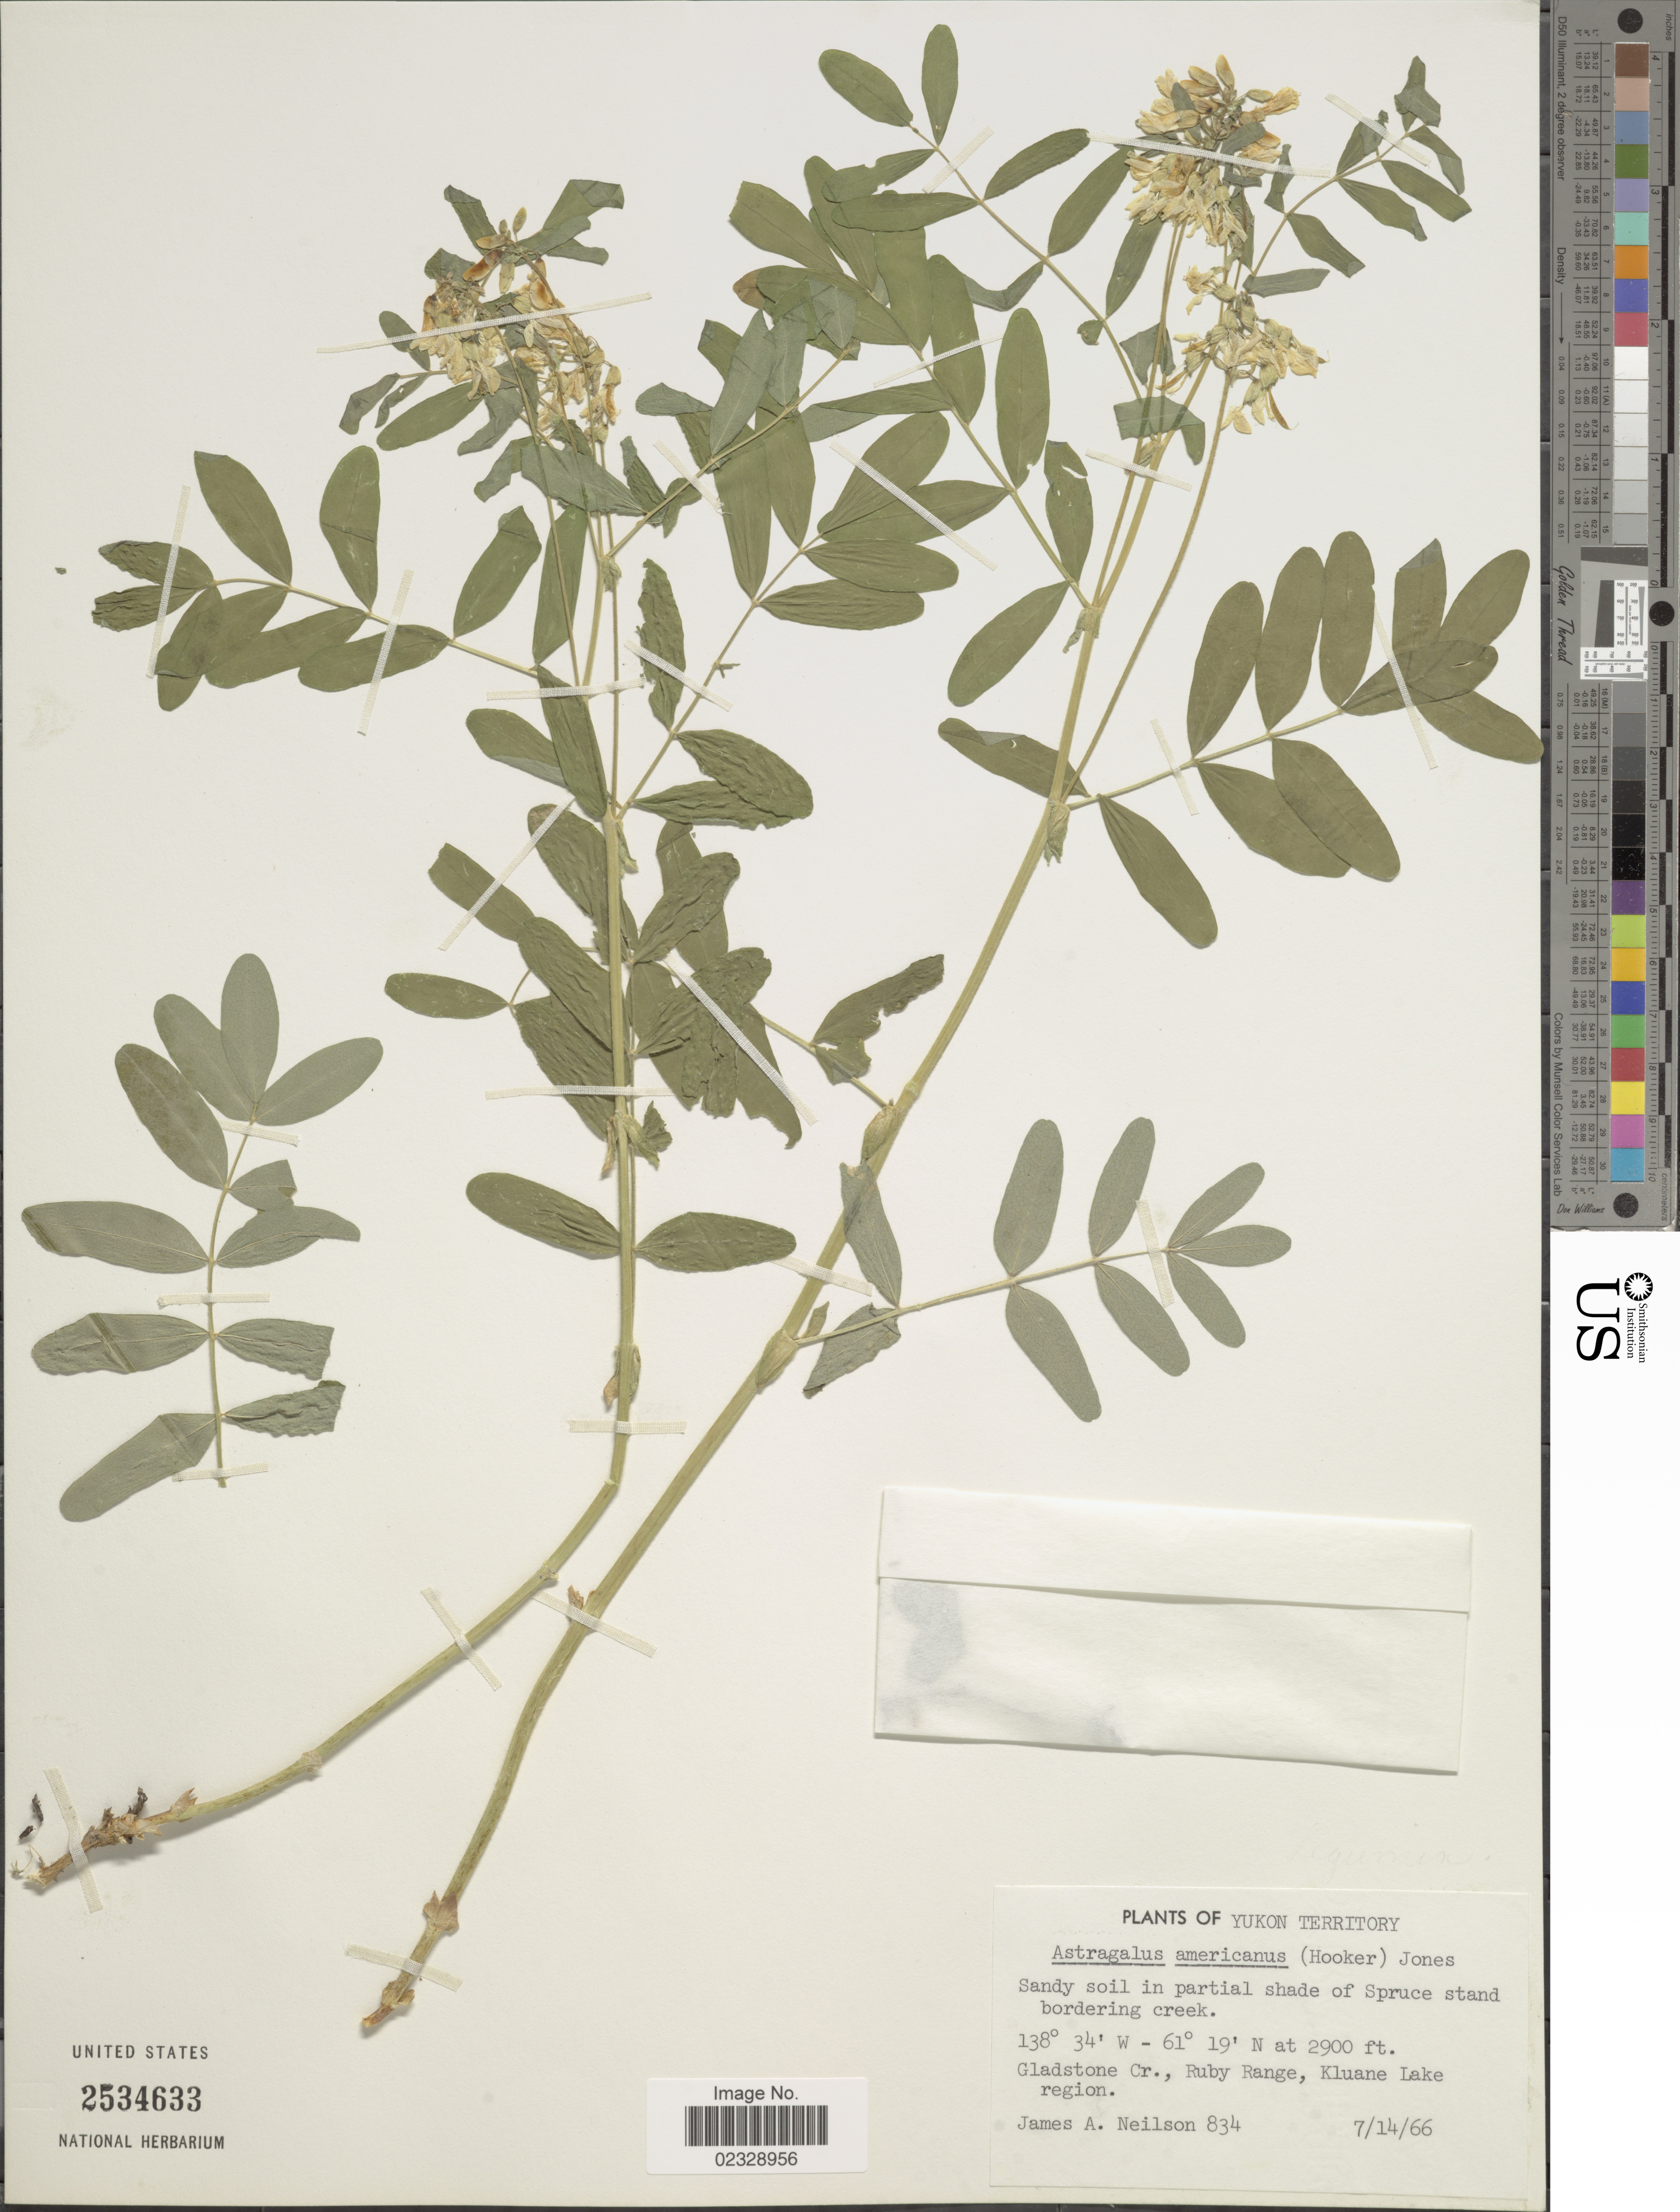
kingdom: Plantae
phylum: Tracheophyta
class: Magnoliopsida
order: Fabales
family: Fabaceae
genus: Astragalus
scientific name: Astragalus americanus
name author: (Hook.) M.E. Jones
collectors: J. Neilson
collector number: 834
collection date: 1966-07-14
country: Canada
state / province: Yukon Territory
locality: Gladstone Cr., Ruby Range, Kluane Lake region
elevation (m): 884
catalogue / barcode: US 2534633